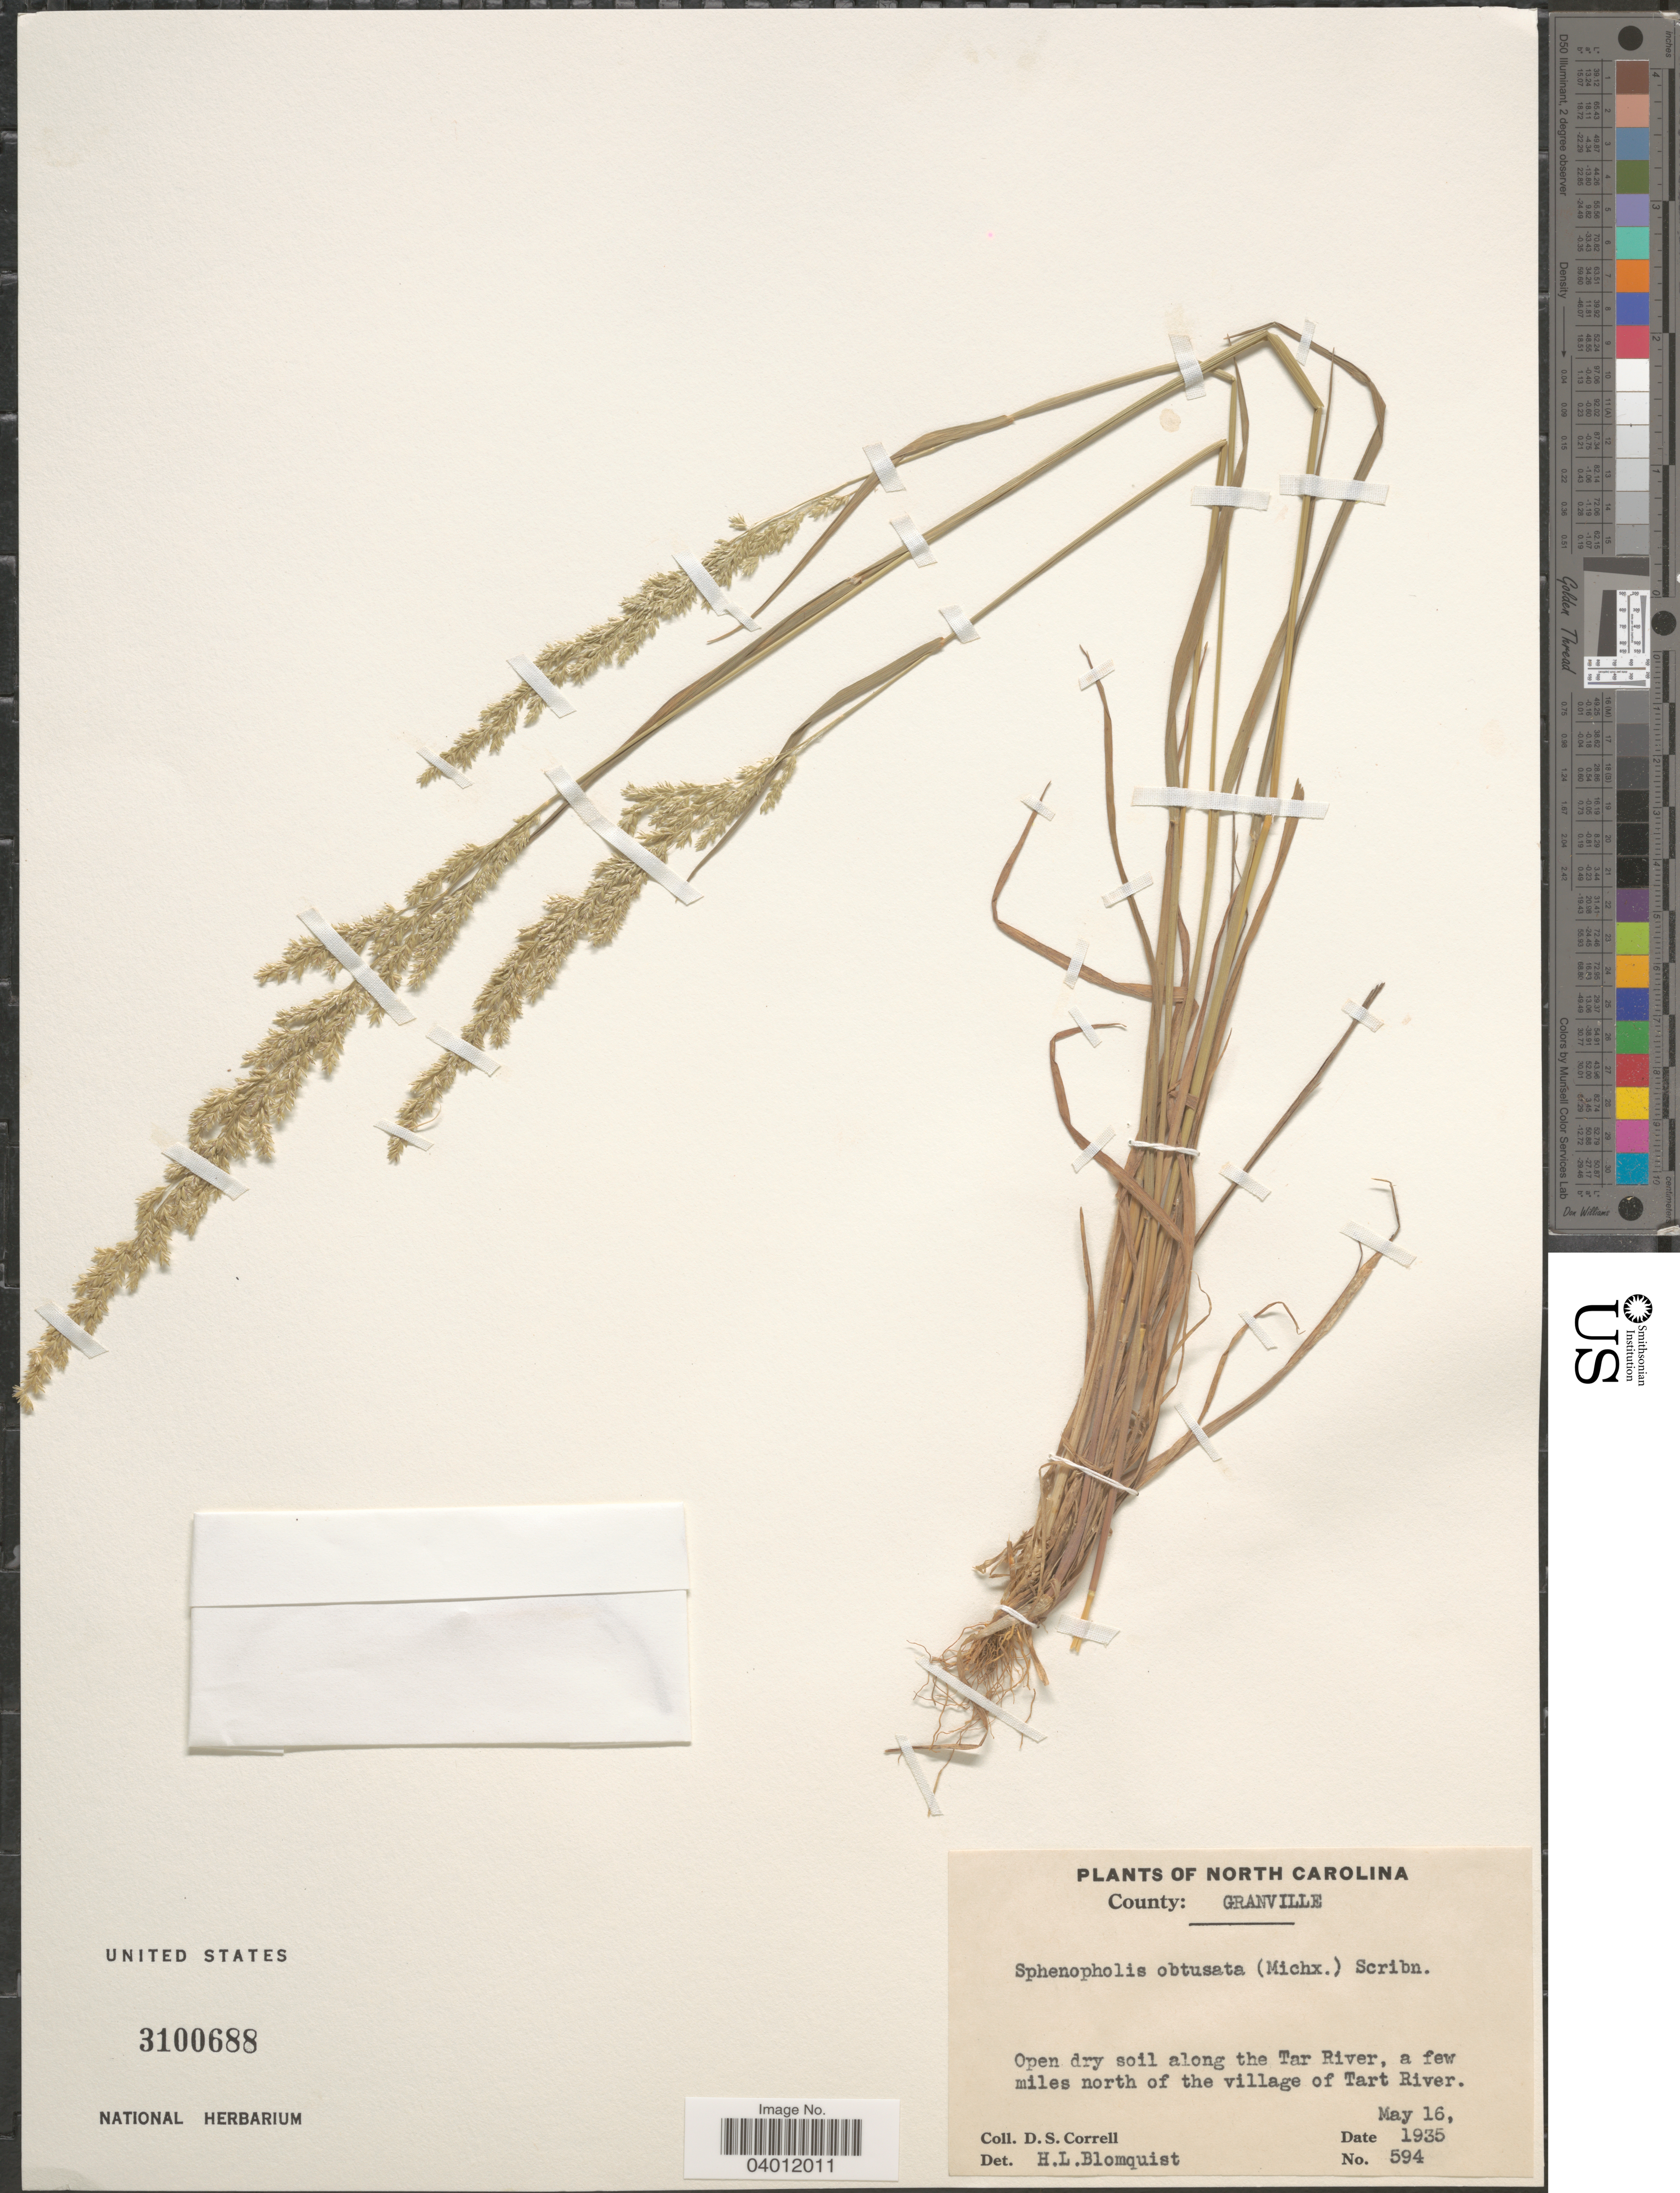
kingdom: Plantae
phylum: Tracheophyta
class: Liliopsida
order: Poales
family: Poaceae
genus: Sphenopholis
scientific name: Sphenopholis obtusata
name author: (Michx.) Scribn.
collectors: D. S. Correll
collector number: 594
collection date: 1935-05-16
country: United States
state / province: North Carolina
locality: County: Granville. Along the Tar River, a few miles north of the village of Tart River.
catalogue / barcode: US 3100688